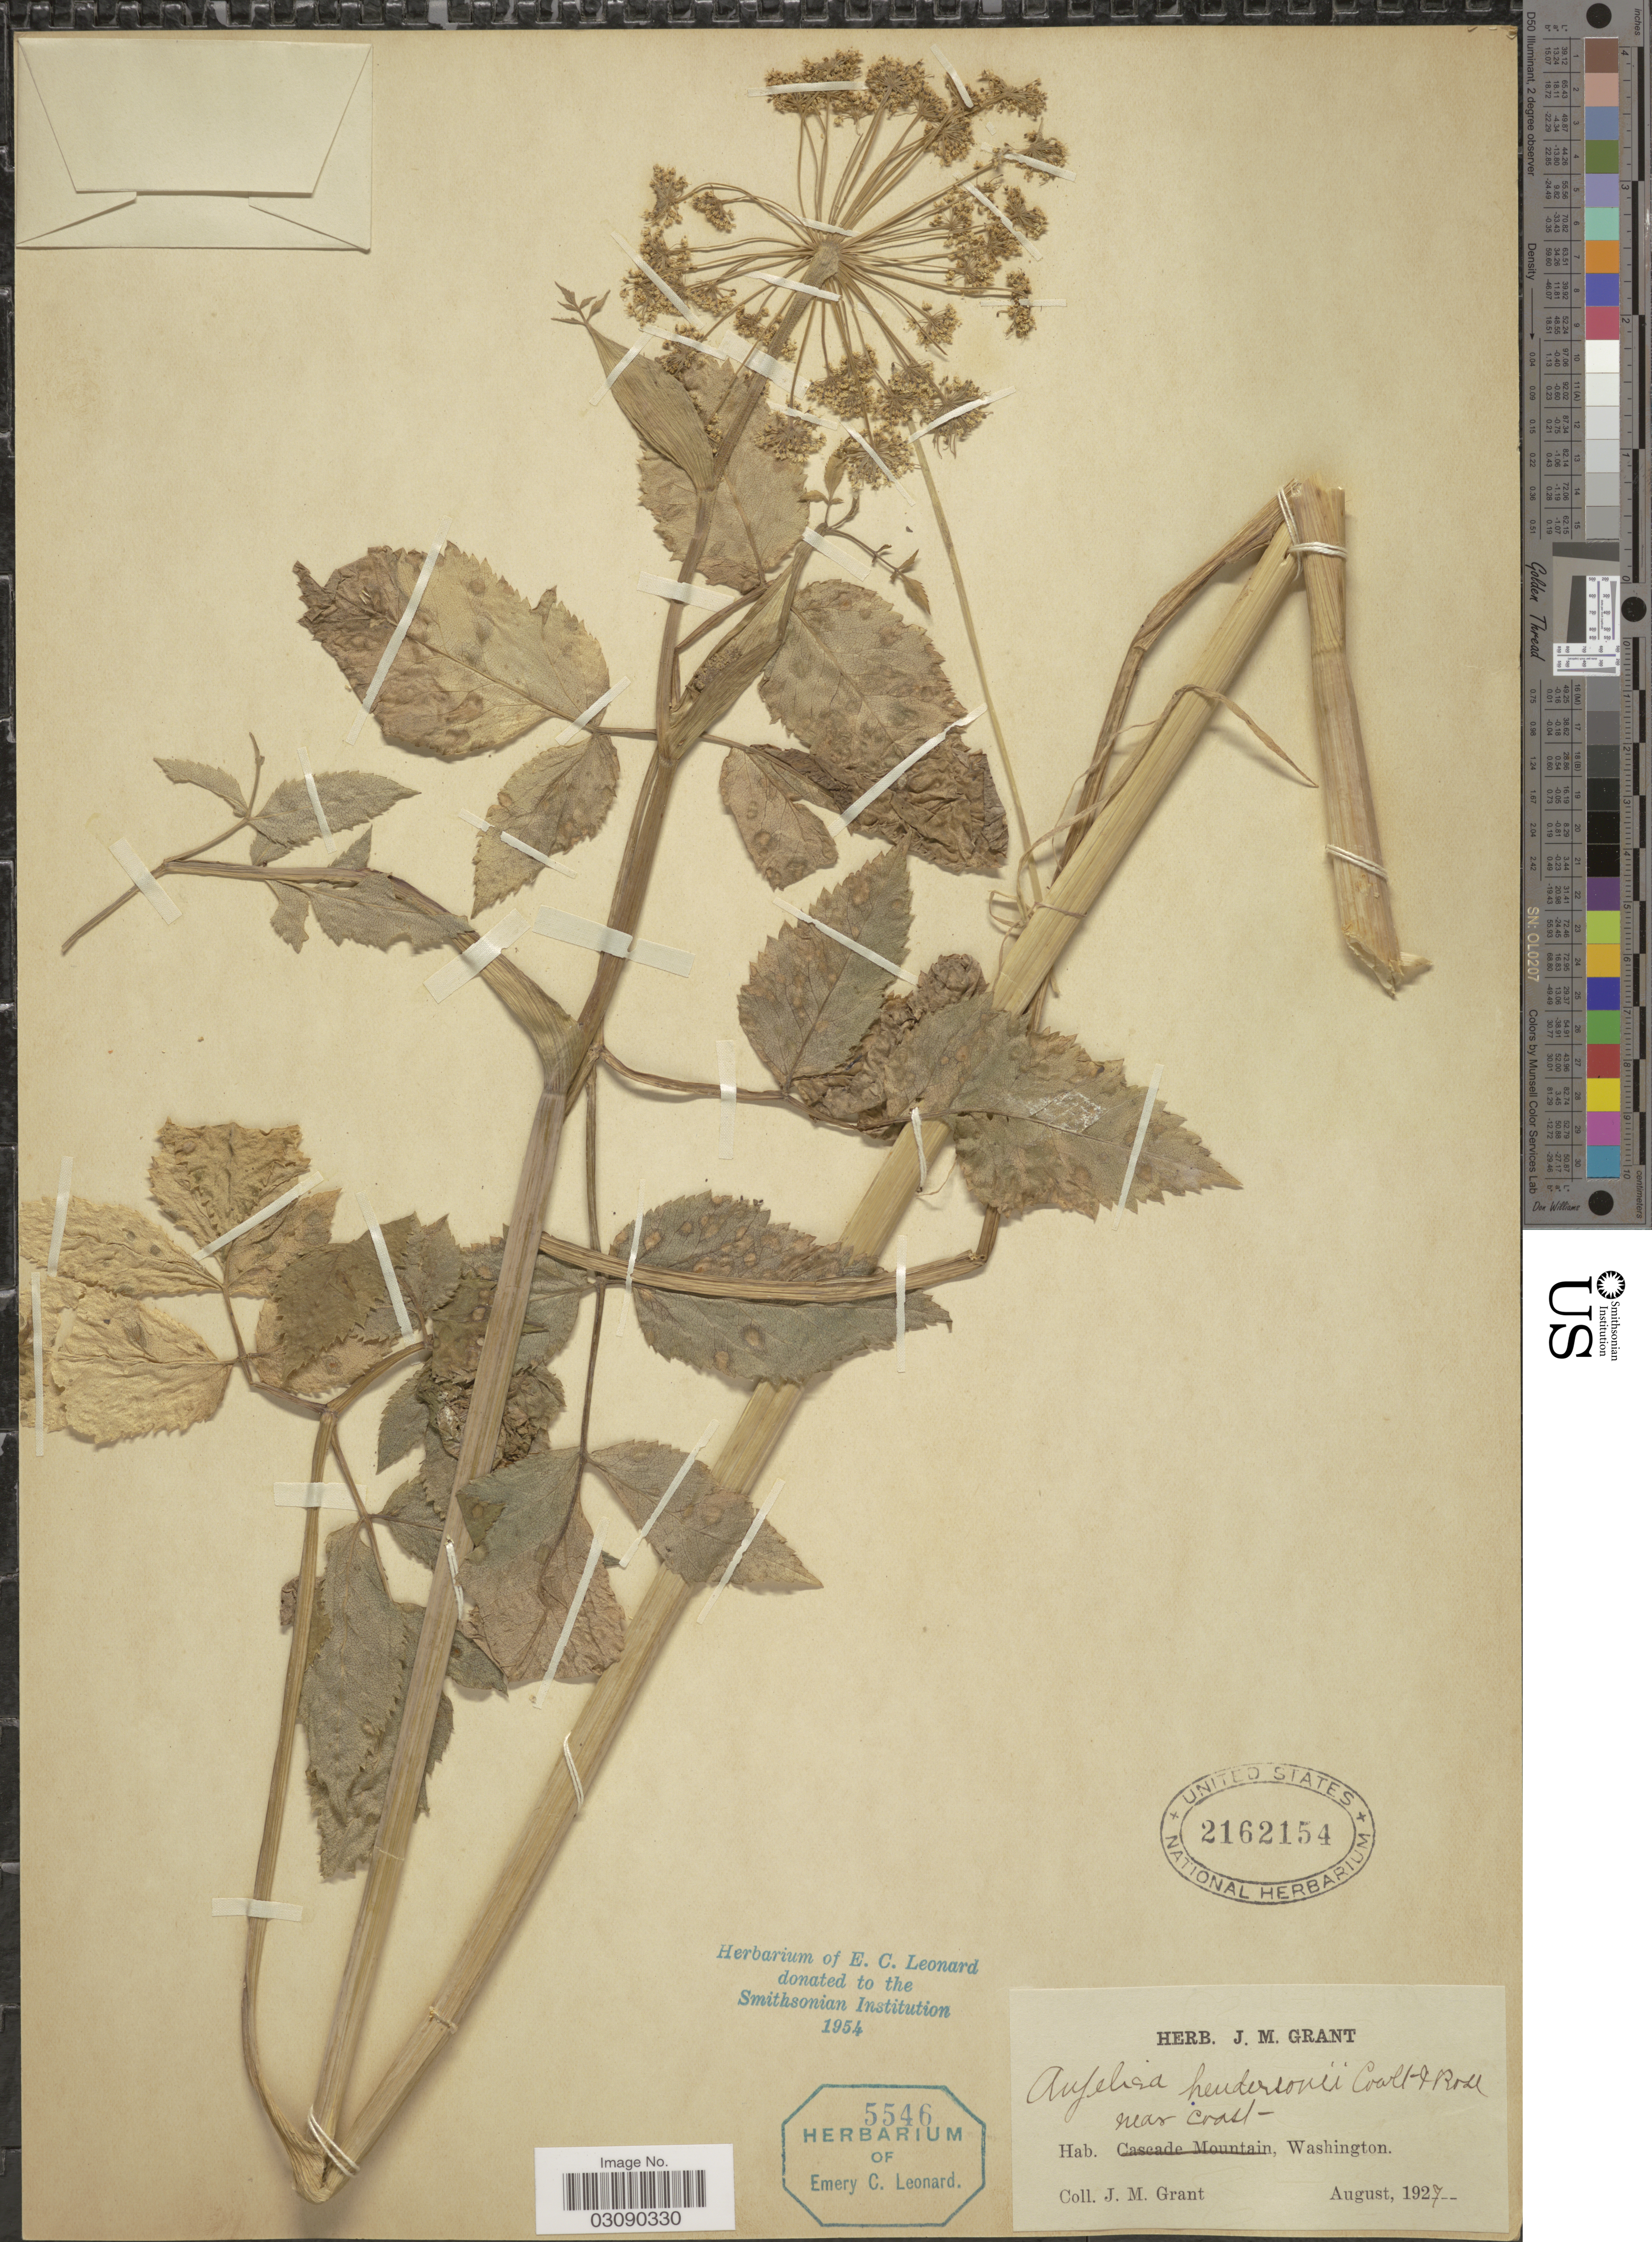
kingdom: Plantae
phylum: Tracheophyta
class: Magnoliopsida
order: Apiales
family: Apiaceae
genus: Angelica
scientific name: Angelica hendersonii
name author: J.M. Coult. & Rose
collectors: J. M. Grant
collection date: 1927-08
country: United States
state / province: Washington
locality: Near Coast.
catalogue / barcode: US 2162154